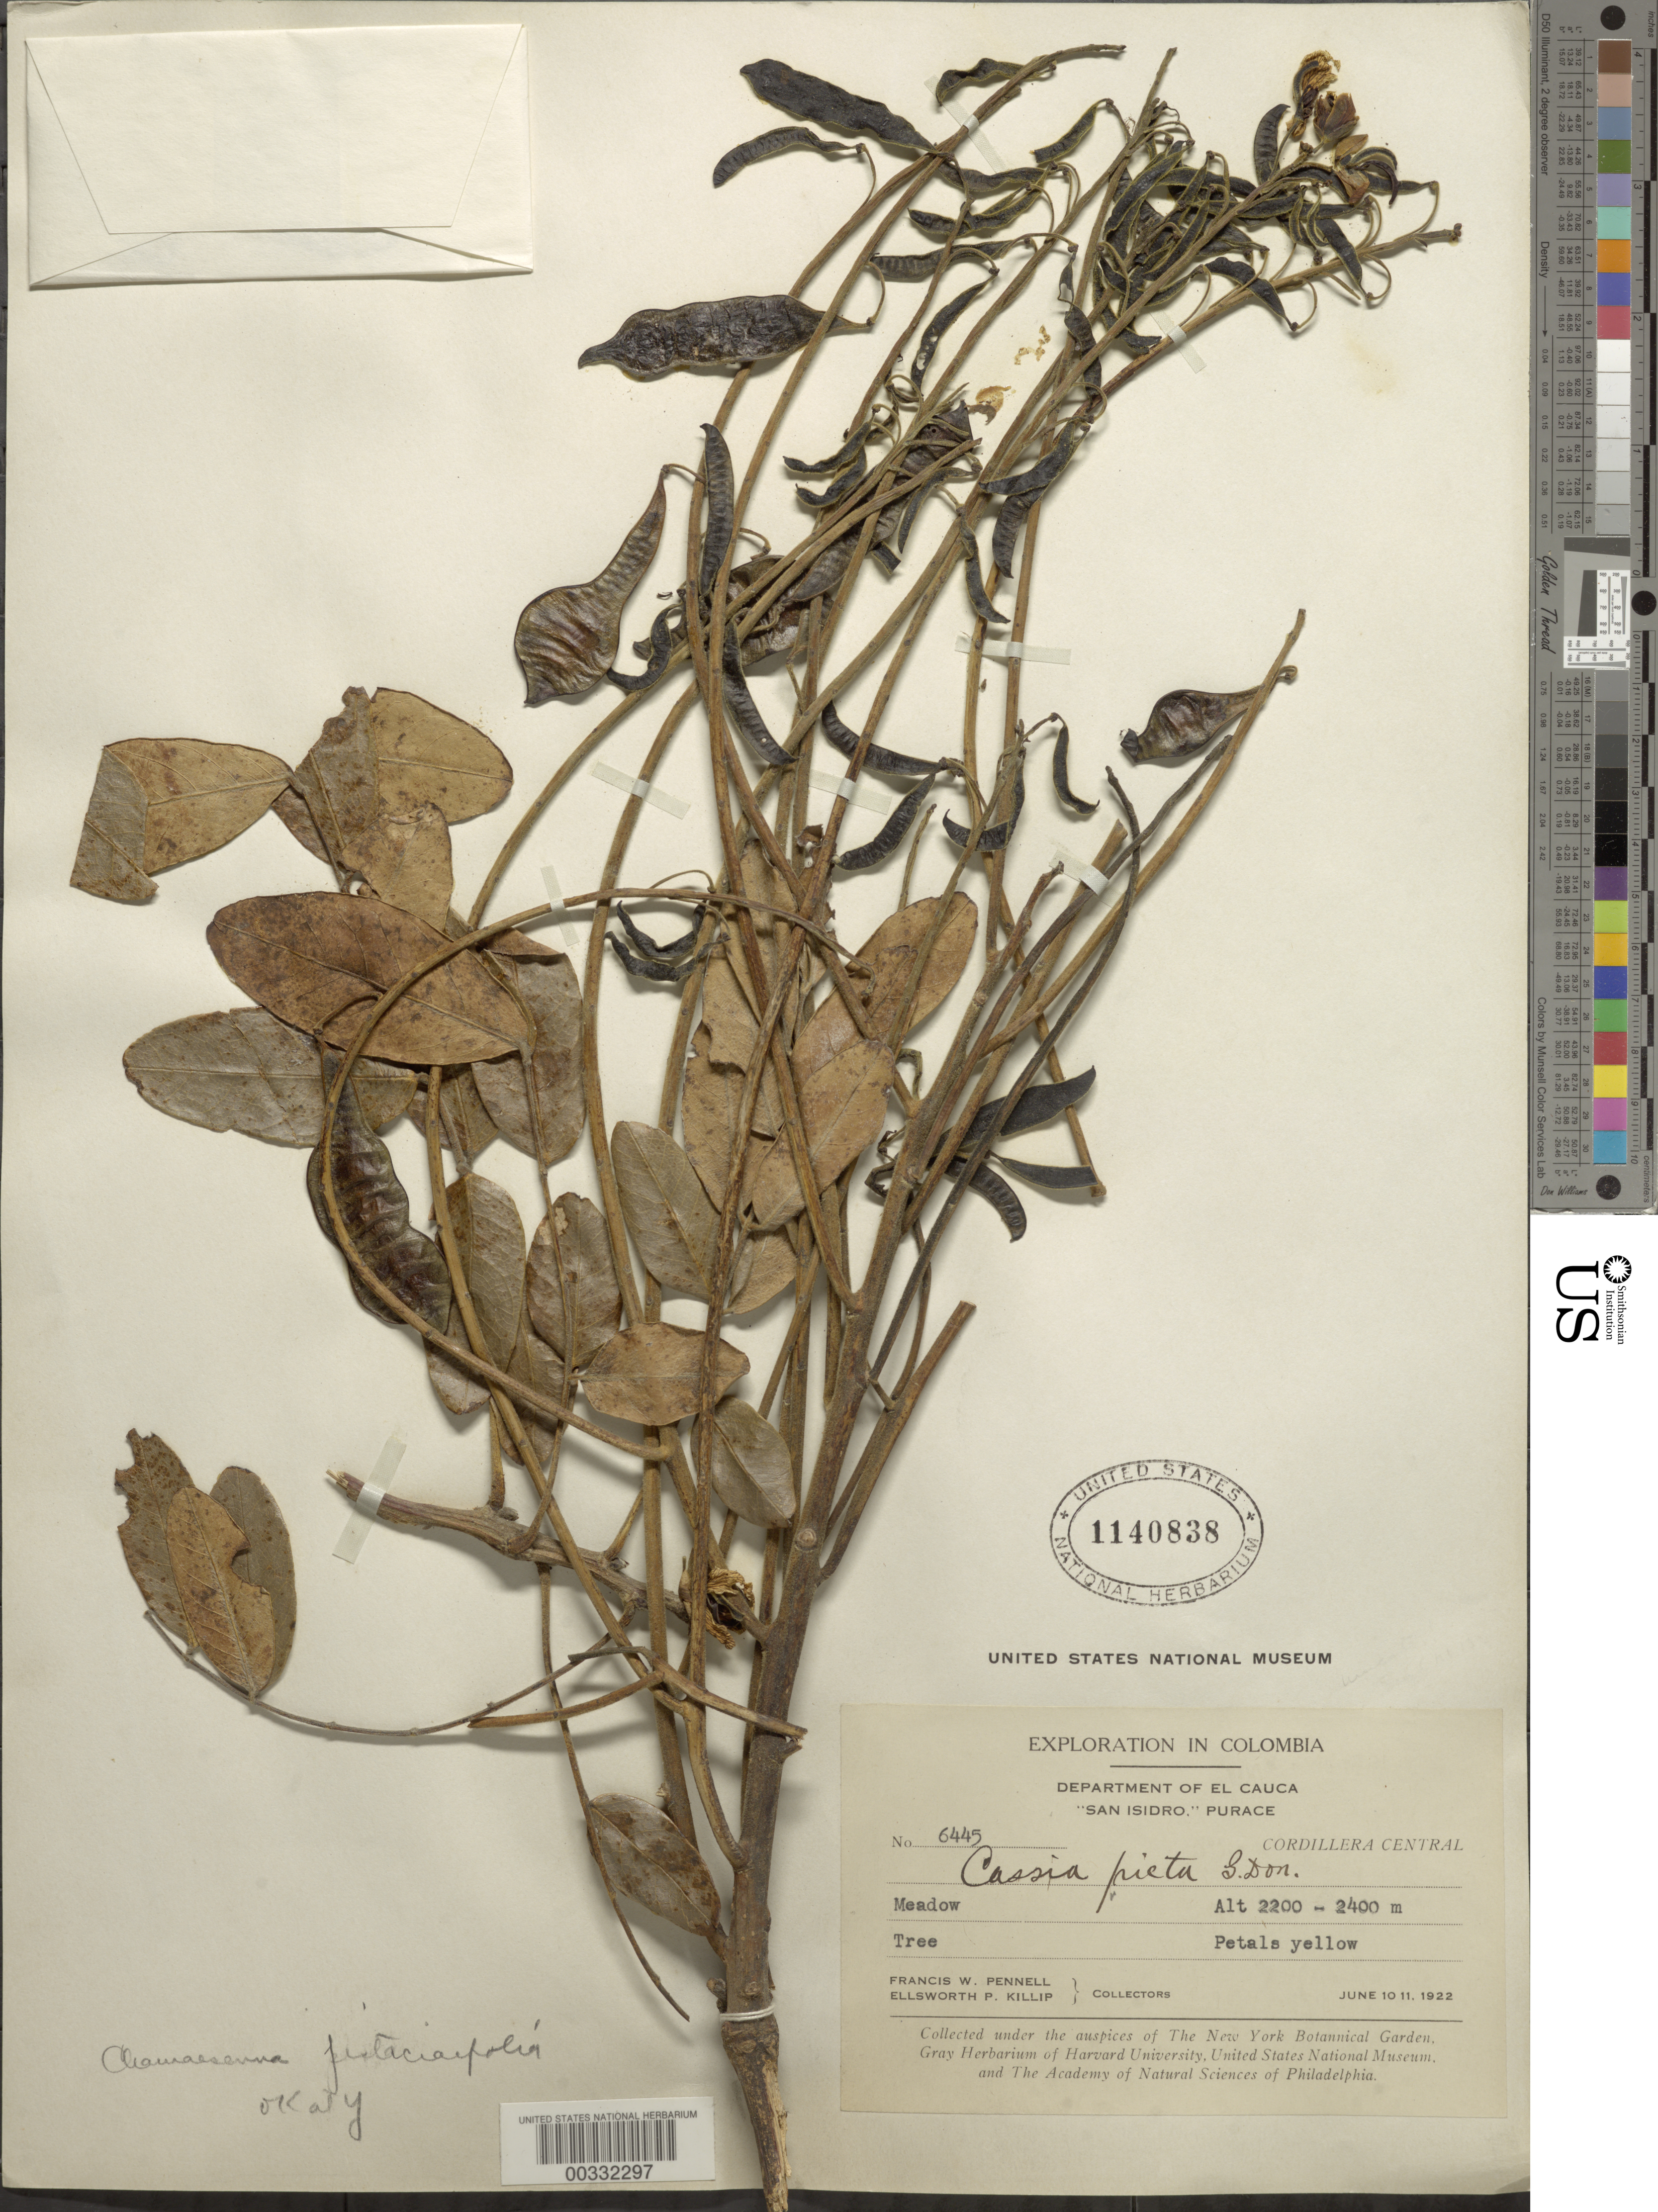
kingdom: Plantae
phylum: Tracheophyta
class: Magnoliopsida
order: Fabales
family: Fabaceae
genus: Senna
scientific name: Senna pistaciifolia var. pistaciifolia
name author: (Kunth) H.S. Irwin & Barneby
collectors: F. W. Pennell & E. P. Killip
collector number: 6445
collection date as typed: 10 Jun 1922 and 11 Jun 1922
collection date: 1922-06-10,1922-06-11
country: Colombia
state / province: Cauca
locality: Cordillera Central; "San Isidro"; Purace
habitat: Meadow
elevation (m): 2200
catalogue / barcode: US 1140838